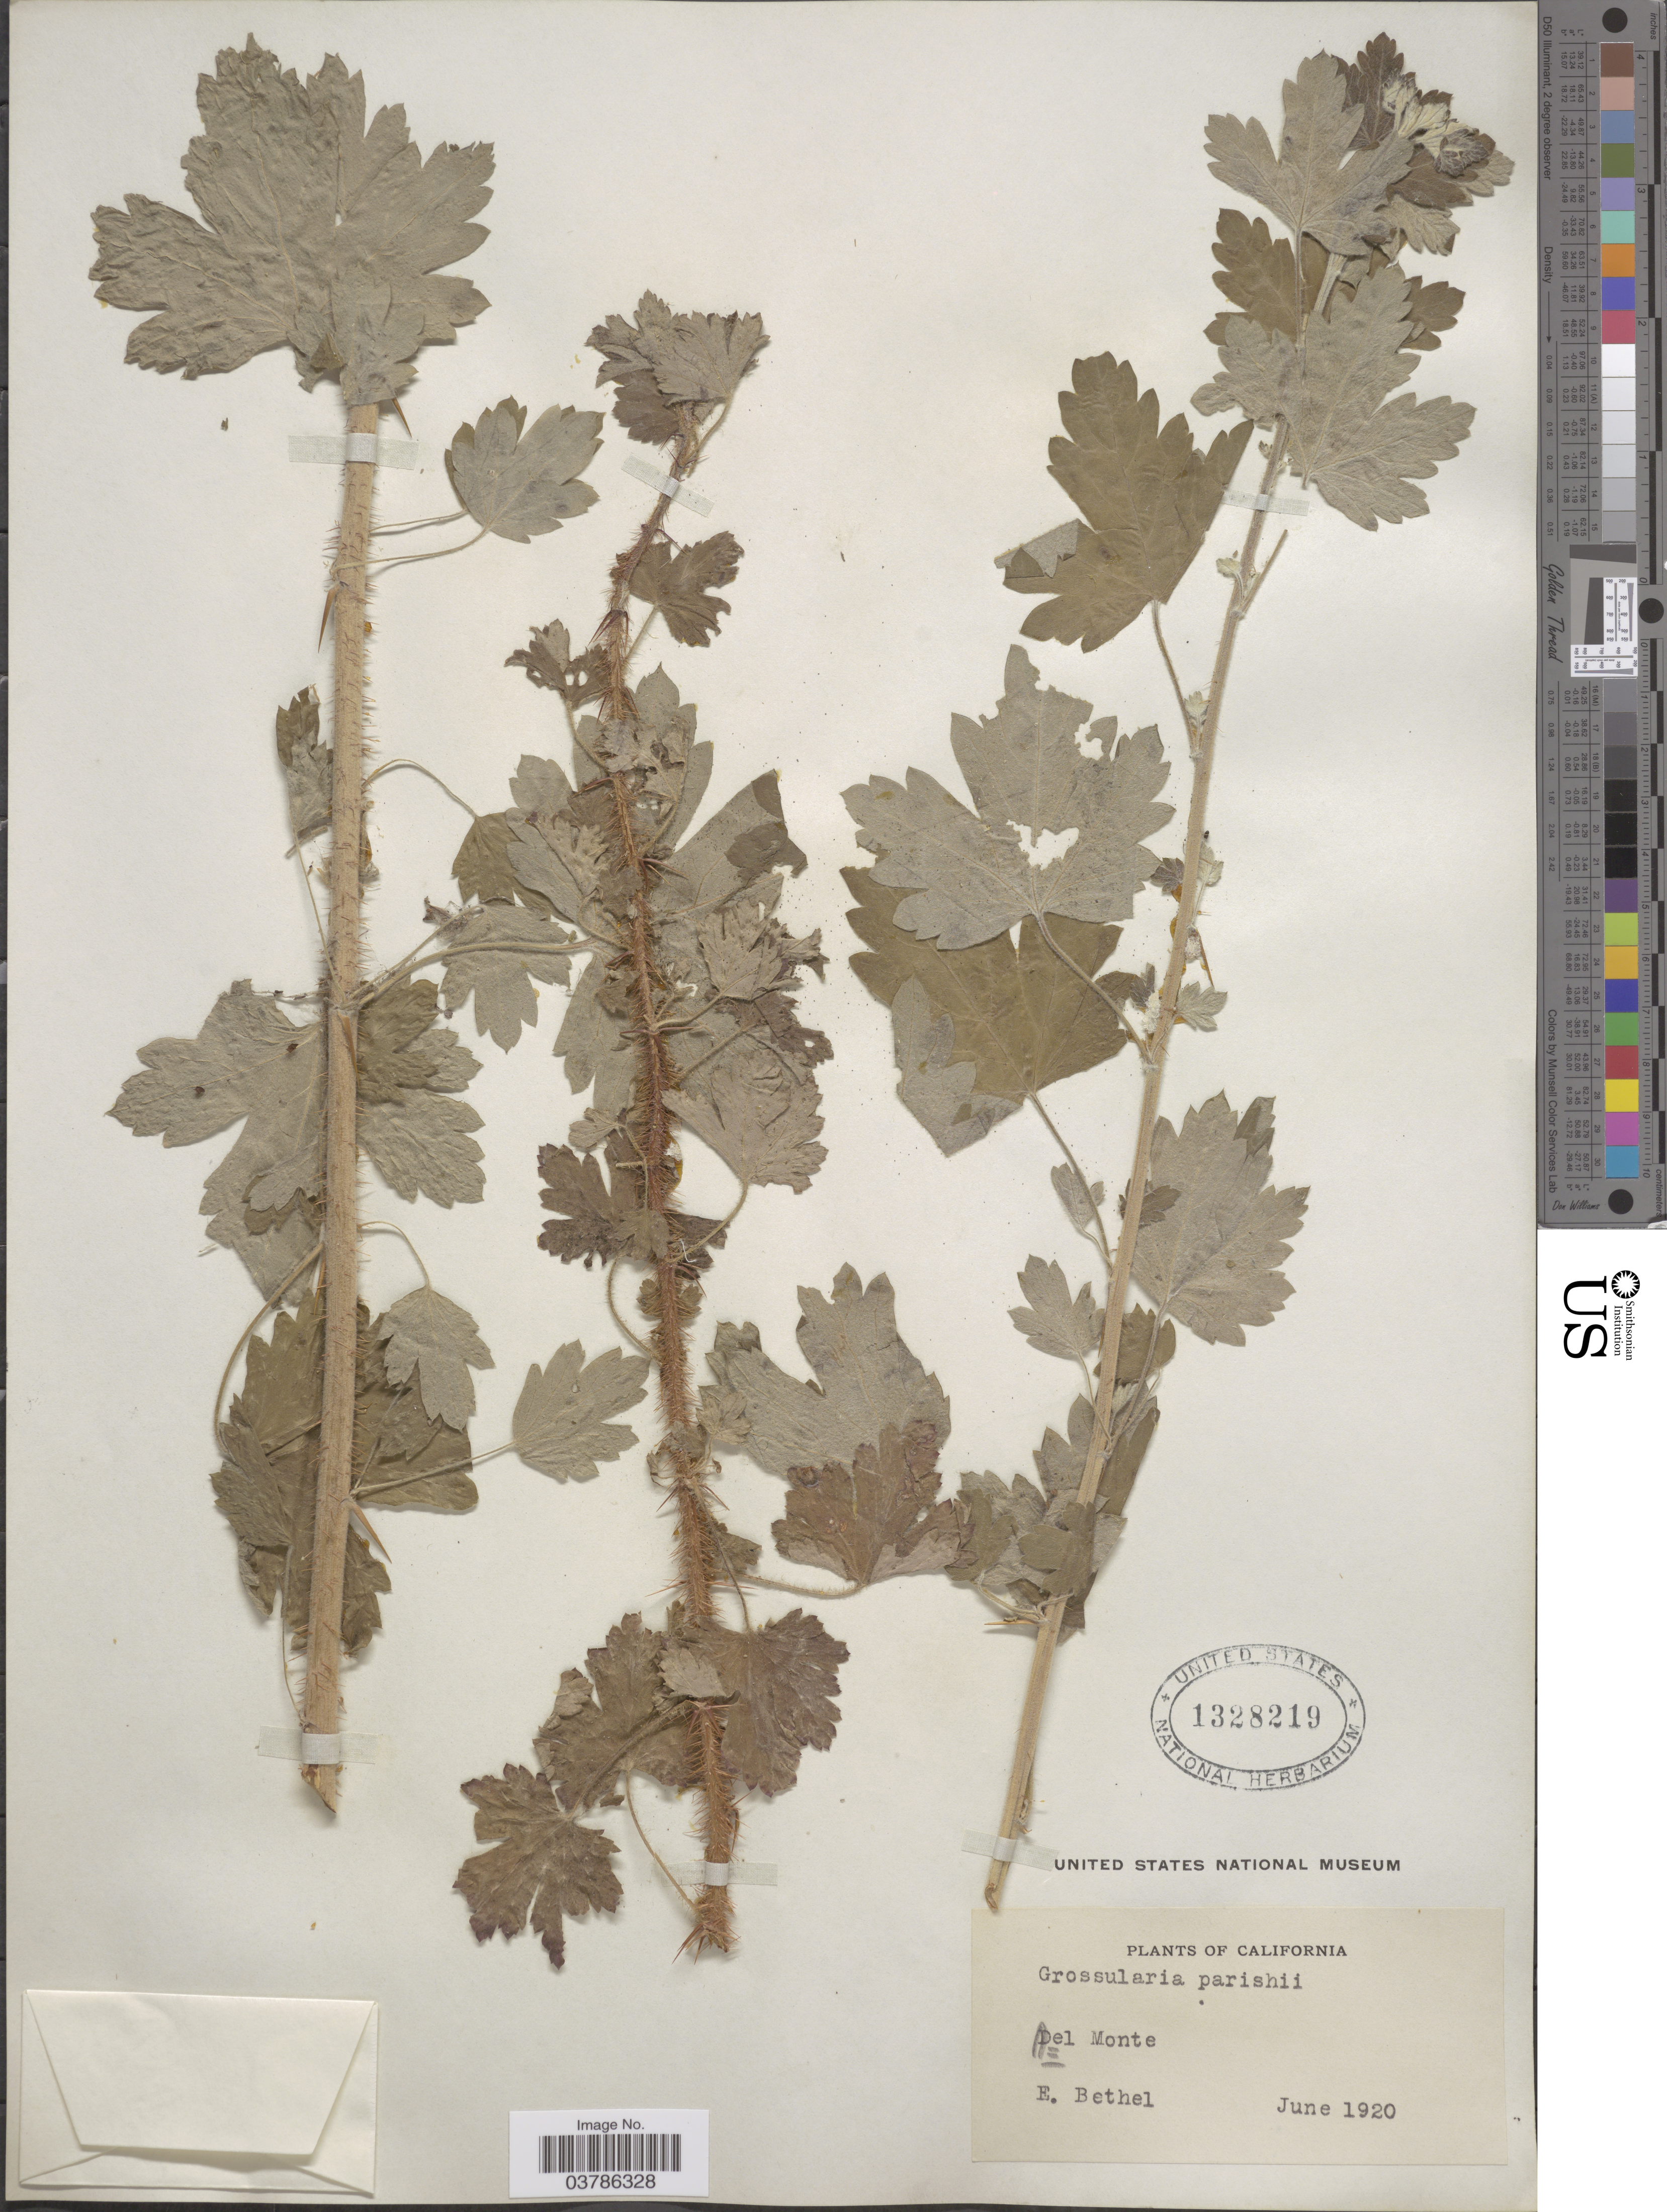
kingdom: Plantae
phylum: Tracheophyta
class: Magnoliopsida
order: Saxifragales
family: Grossulariaceae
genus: Ribes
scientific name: Ribes divaricatum var. parishii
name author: (A. Heller) Jeps.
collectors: E. Bethel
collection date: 1920-06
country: United States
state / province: California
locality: El Monte.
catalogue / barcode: US 1328219